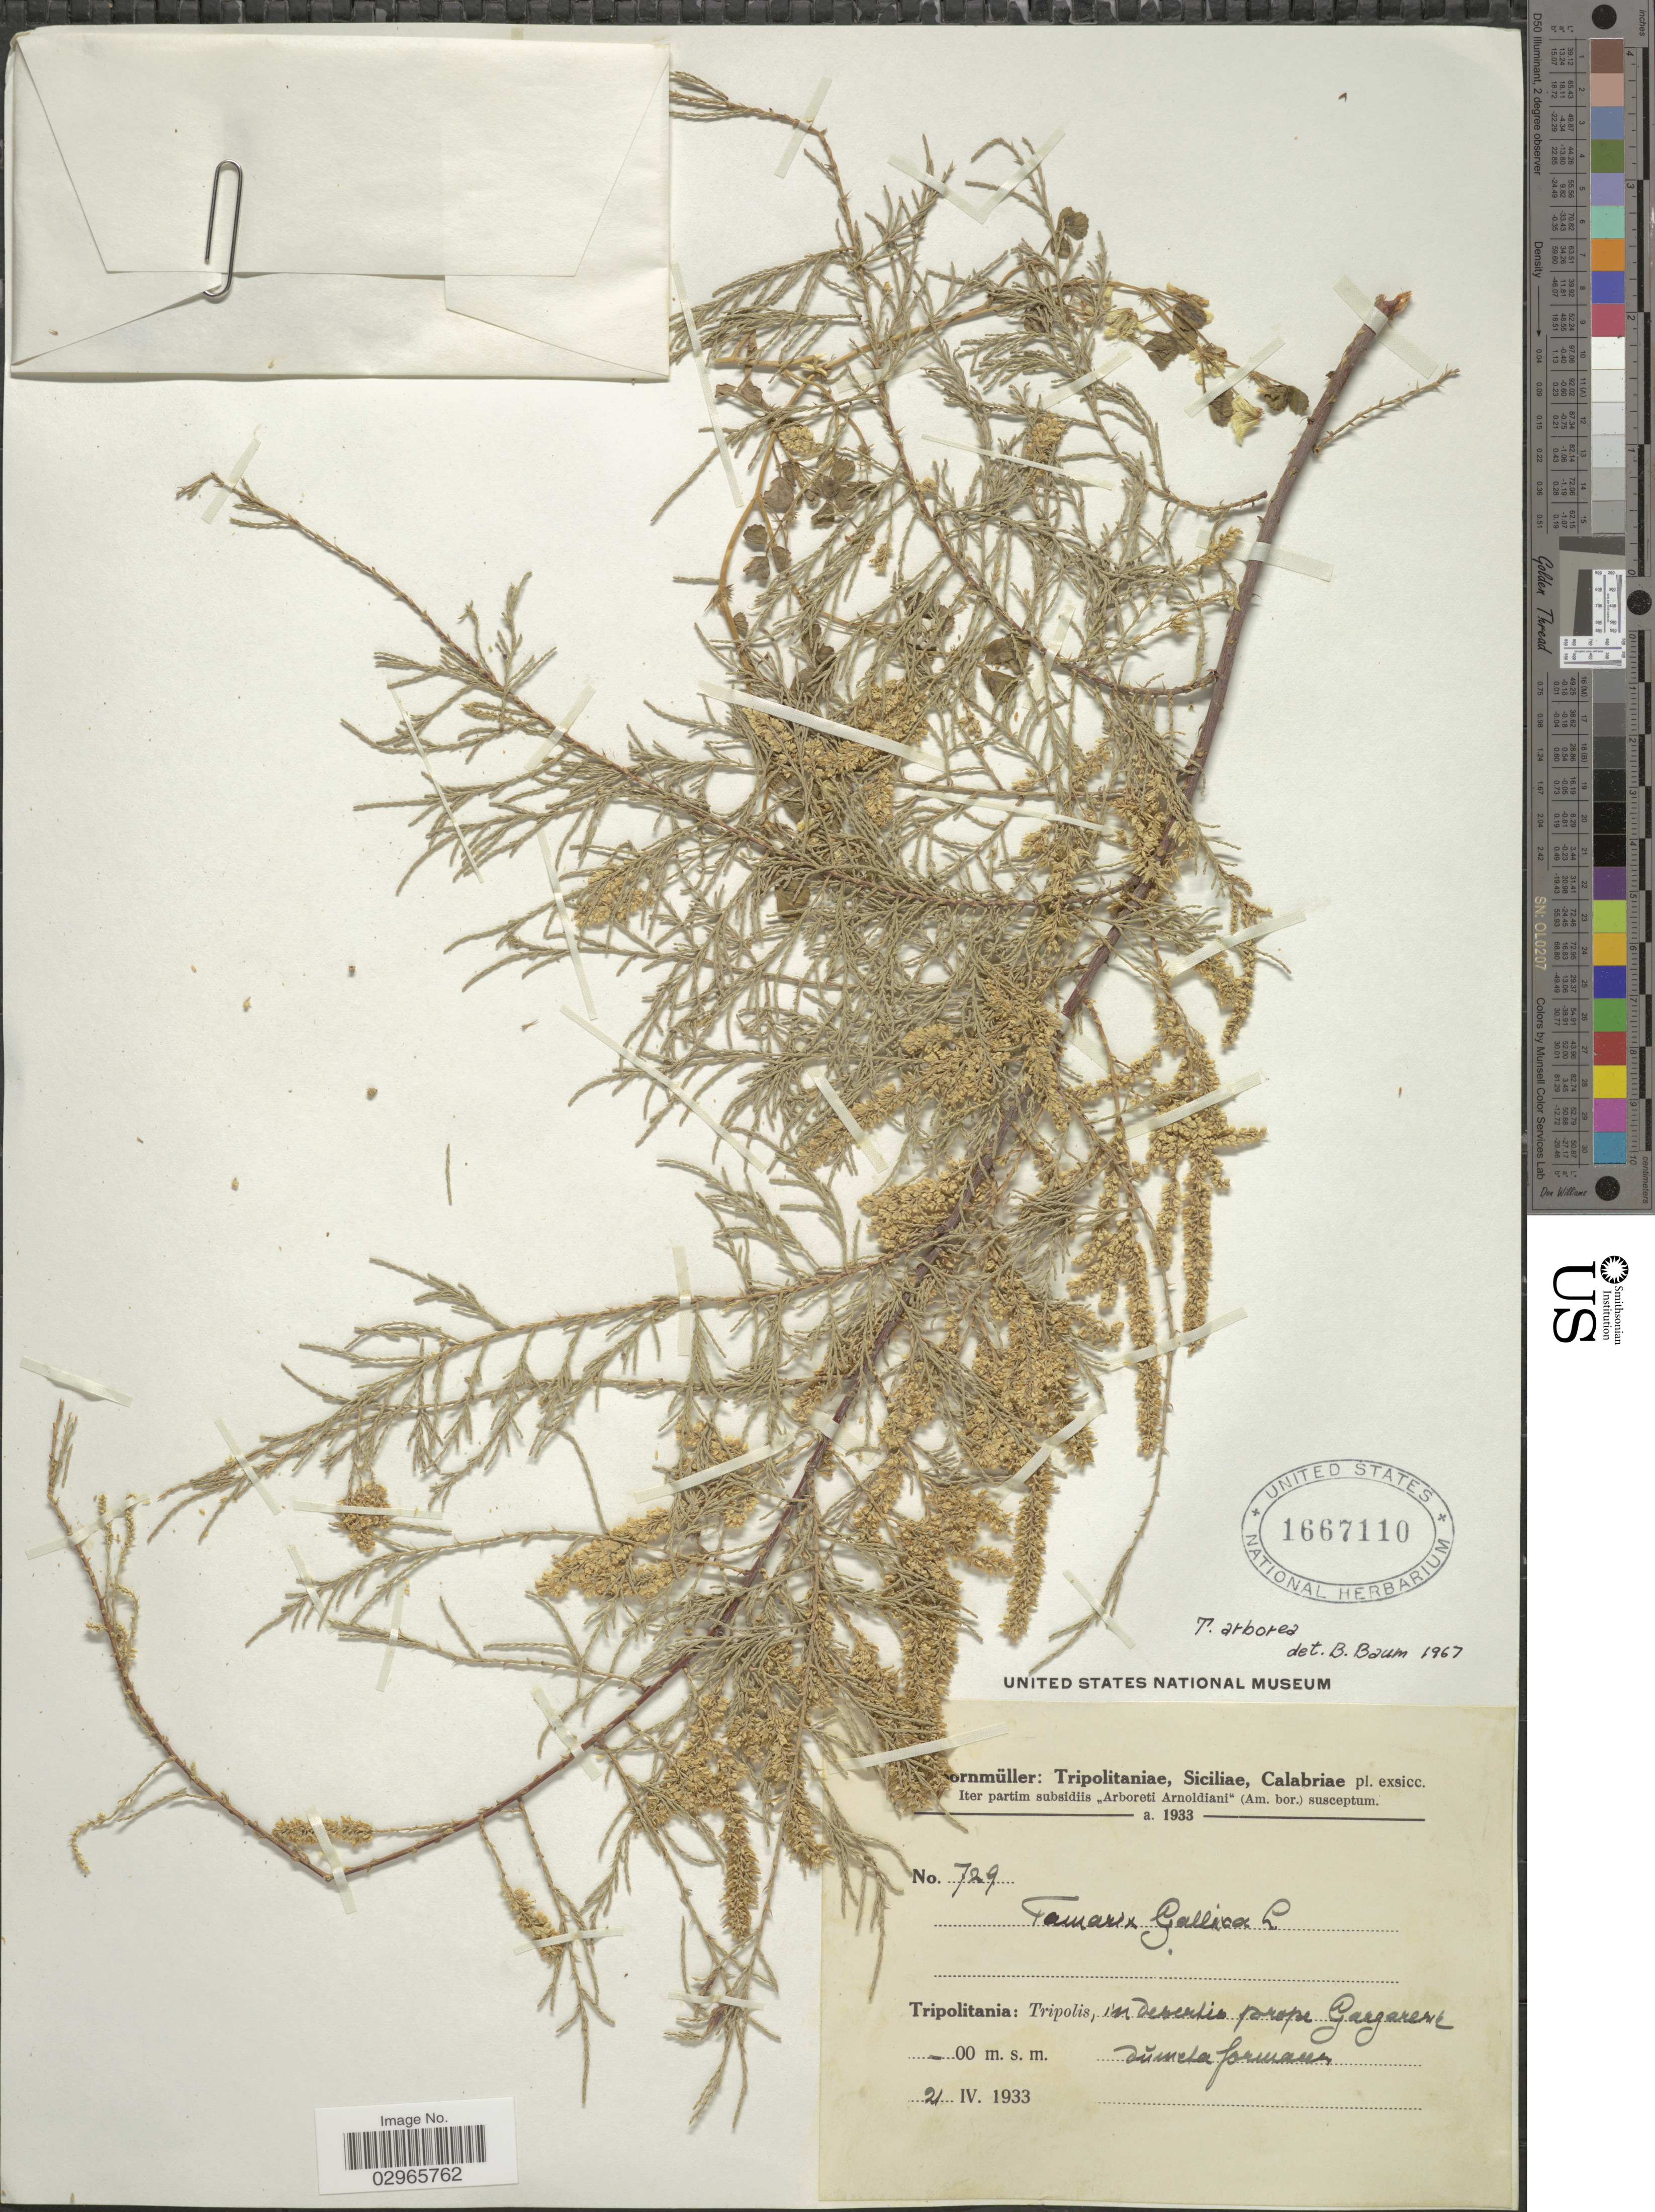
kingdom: Plantae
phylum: Tracheophyta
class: Magnoliopsida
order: Caryophyllales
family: Tamaricaceae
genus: Tamarix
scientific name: Tamarix arborea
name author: (Sieber ex Ehrenb.) Bunge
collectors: J. Bornmüller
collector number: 729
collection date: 1933-04-21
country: Libya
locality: Tripolitania: Tripolis, in desertis prope Gargaresh.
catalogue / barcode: US 1667110